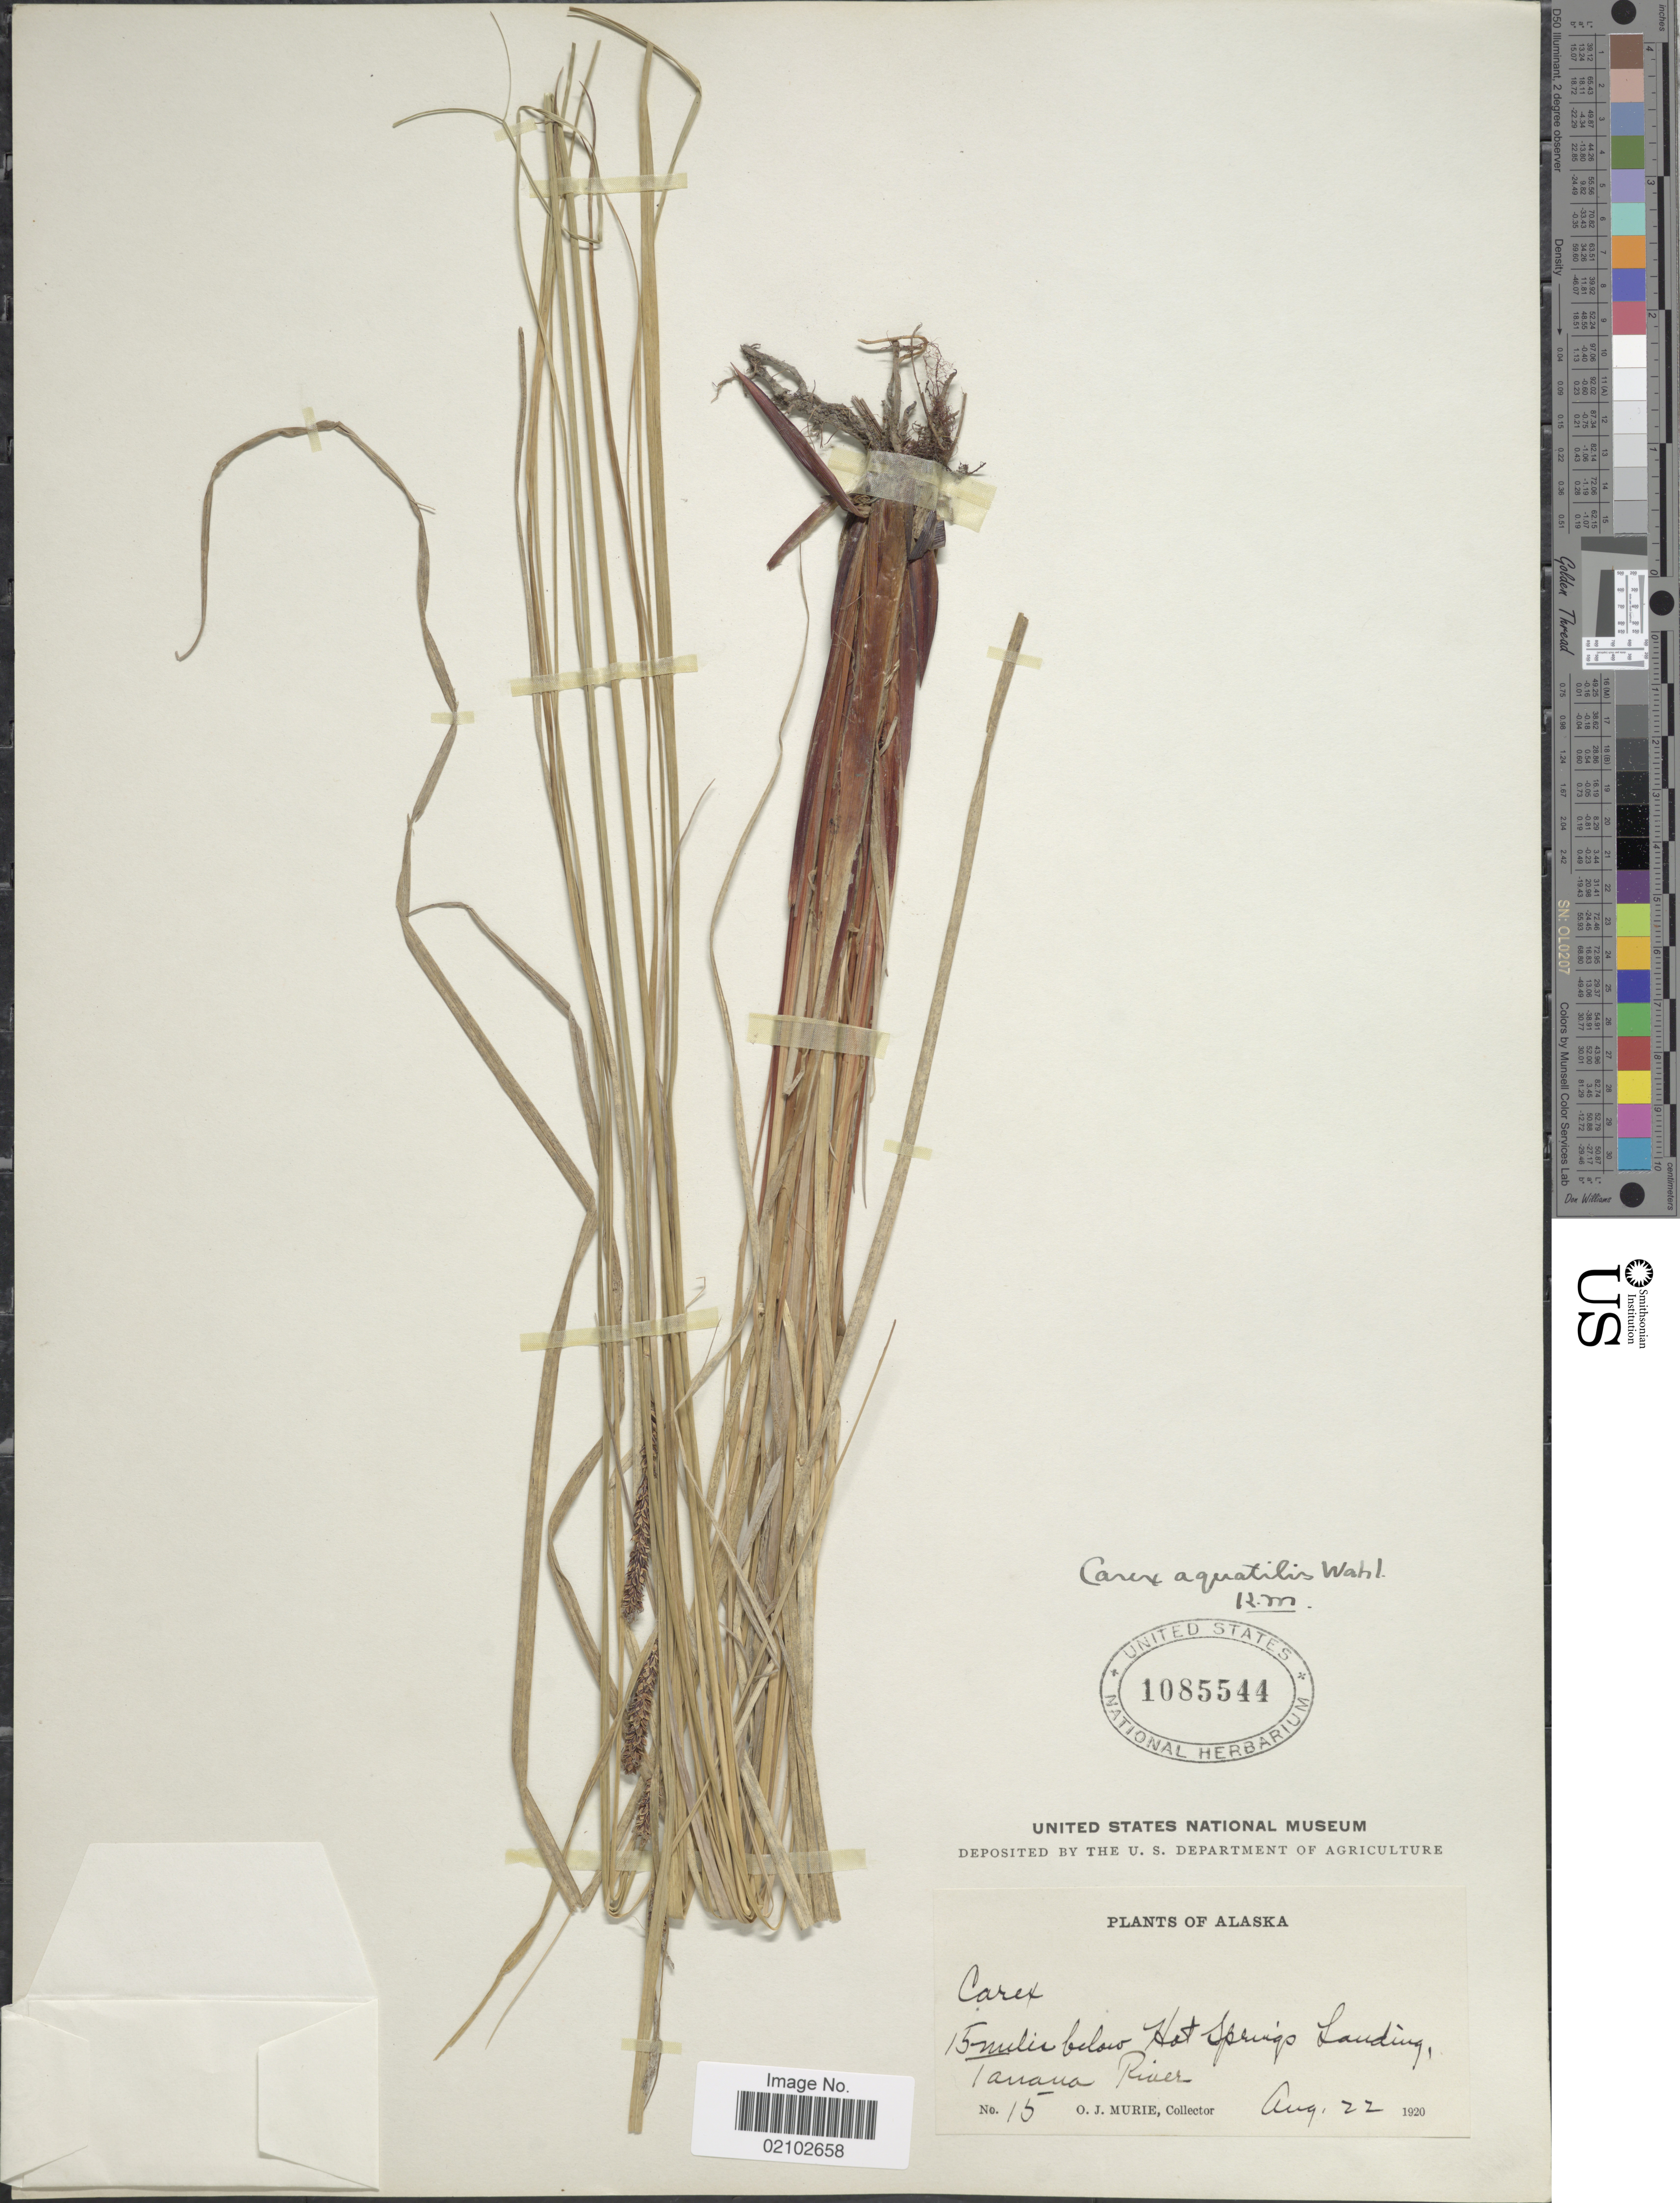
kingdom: Plantae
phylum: Tracheophyta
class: Liliopsida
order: Poales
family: Cyperaceae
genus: Carex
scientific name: Carex aquatilis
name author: Wahlenb.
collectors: O. Murie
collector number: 15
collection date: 1920-08-22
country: United States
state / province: Alaska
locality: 15 miles below Hot Springs Landing, Tanana River.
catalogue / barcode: US 1085544